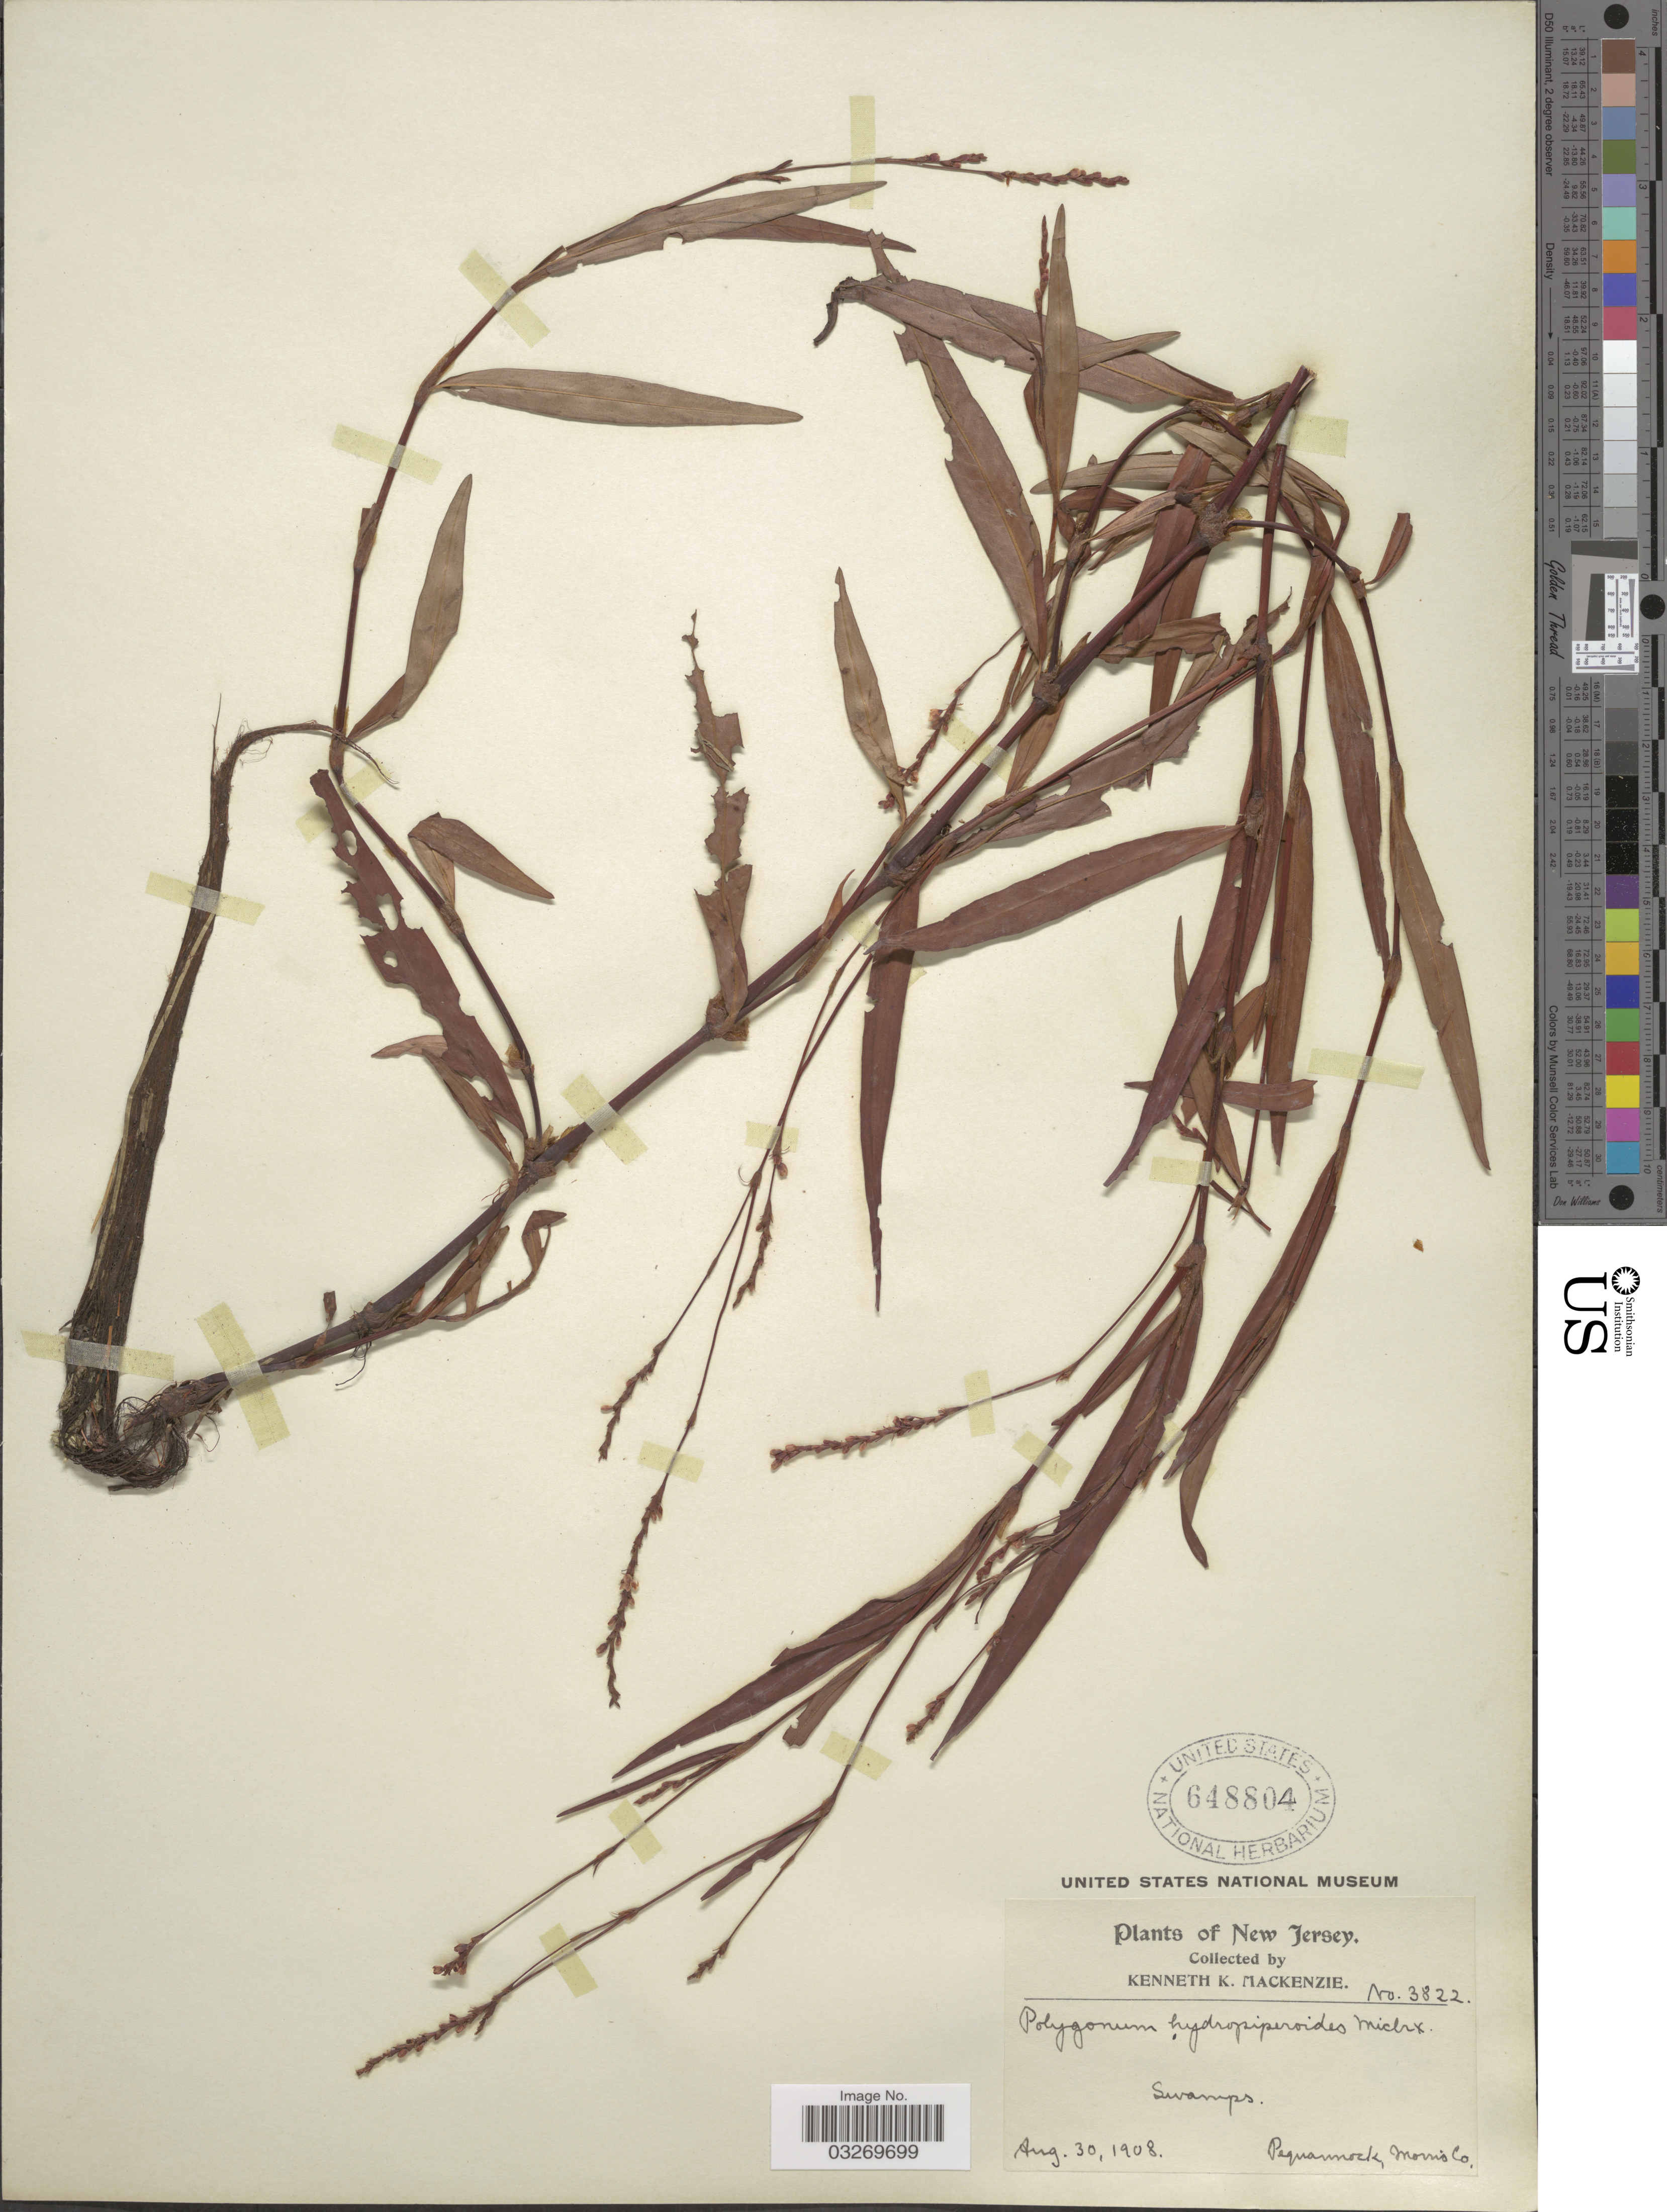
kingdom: Plantae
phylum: Tracheophyta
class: Magnoliopsida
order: Caryophyllales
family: Polygonaceae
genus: Persicaria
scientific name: Persicaria hydropiperoides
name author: (Michx.) Small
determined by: Atha, D. E.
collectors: K. K. Mackenzie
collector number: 3822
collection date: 1908-08-30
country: United States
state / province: New Jersey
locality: Swamps. Pequannock, Morris Co.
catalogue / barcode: US 648804